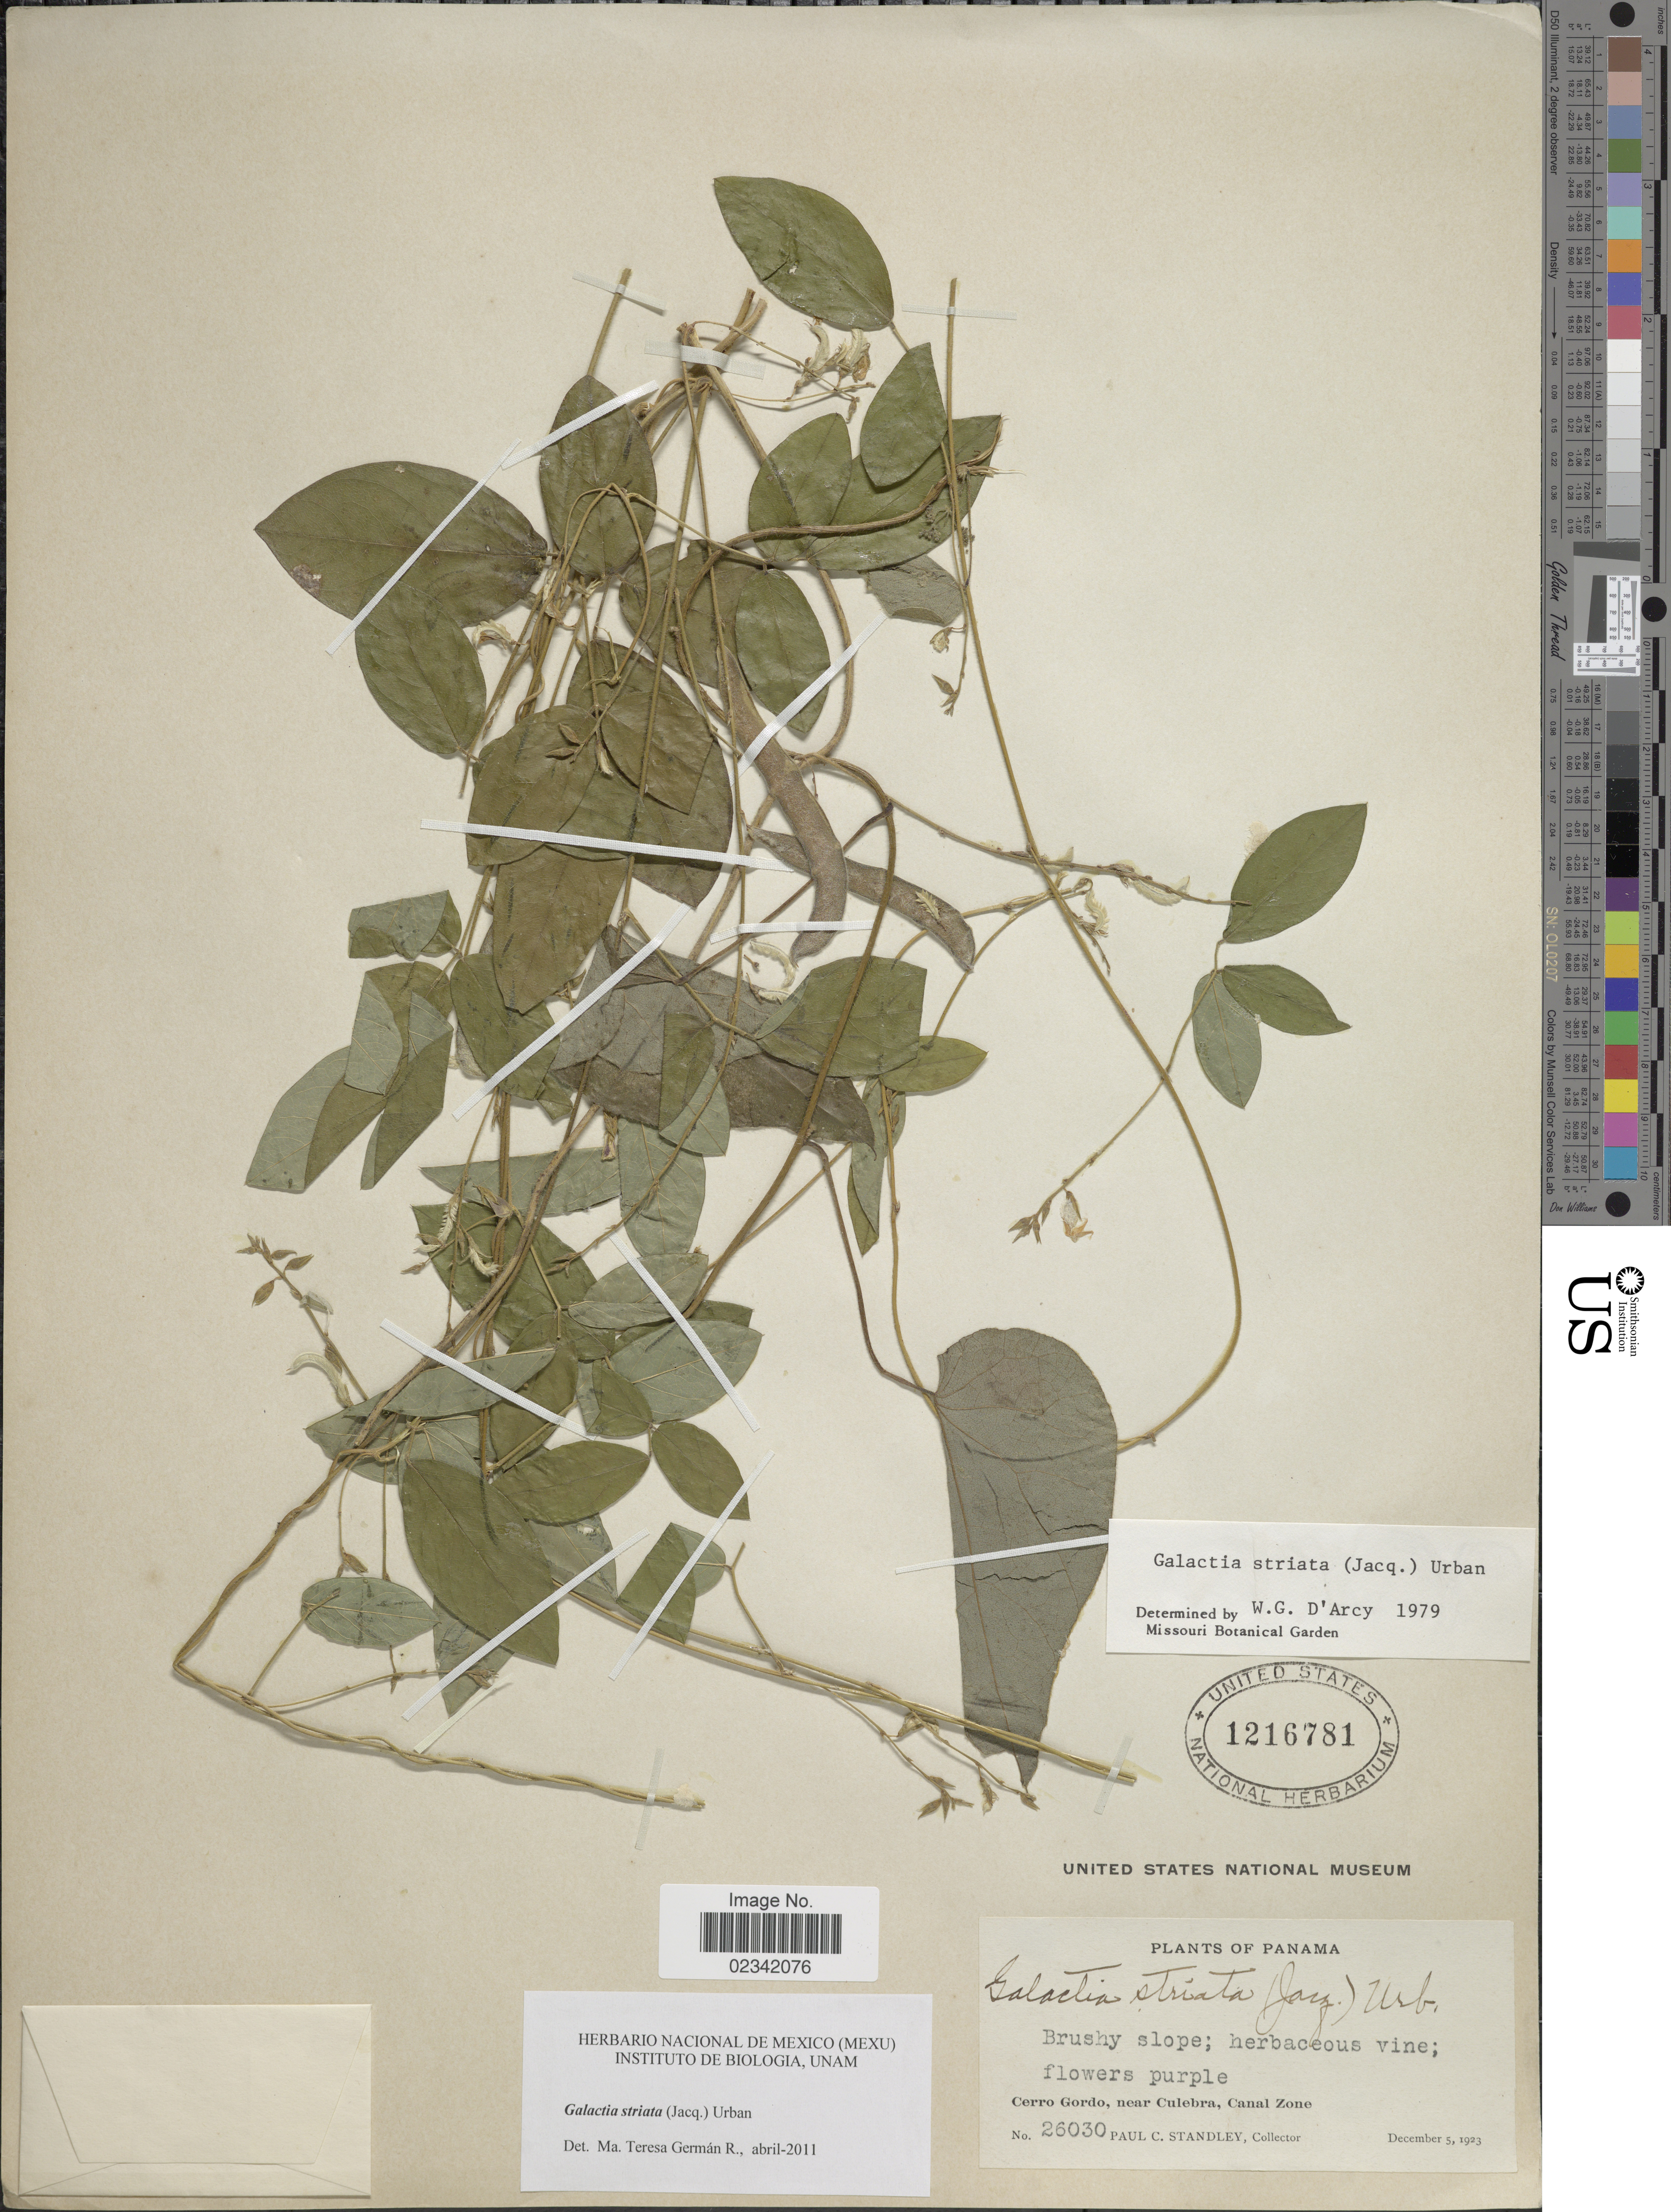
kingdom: Plantae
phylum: Tracheophyta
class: Magnoliopsida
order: Fabales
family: Fabaceae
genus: Galactia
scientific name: Galactia striata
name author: (Jacq.) Urb.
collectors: P. C. Standley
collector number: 26030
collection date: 1923-12-05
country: Panama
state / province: Colón / Panamá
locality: Cerro Gordo, near Culebra, Canal Zone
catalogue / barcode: US 1216781